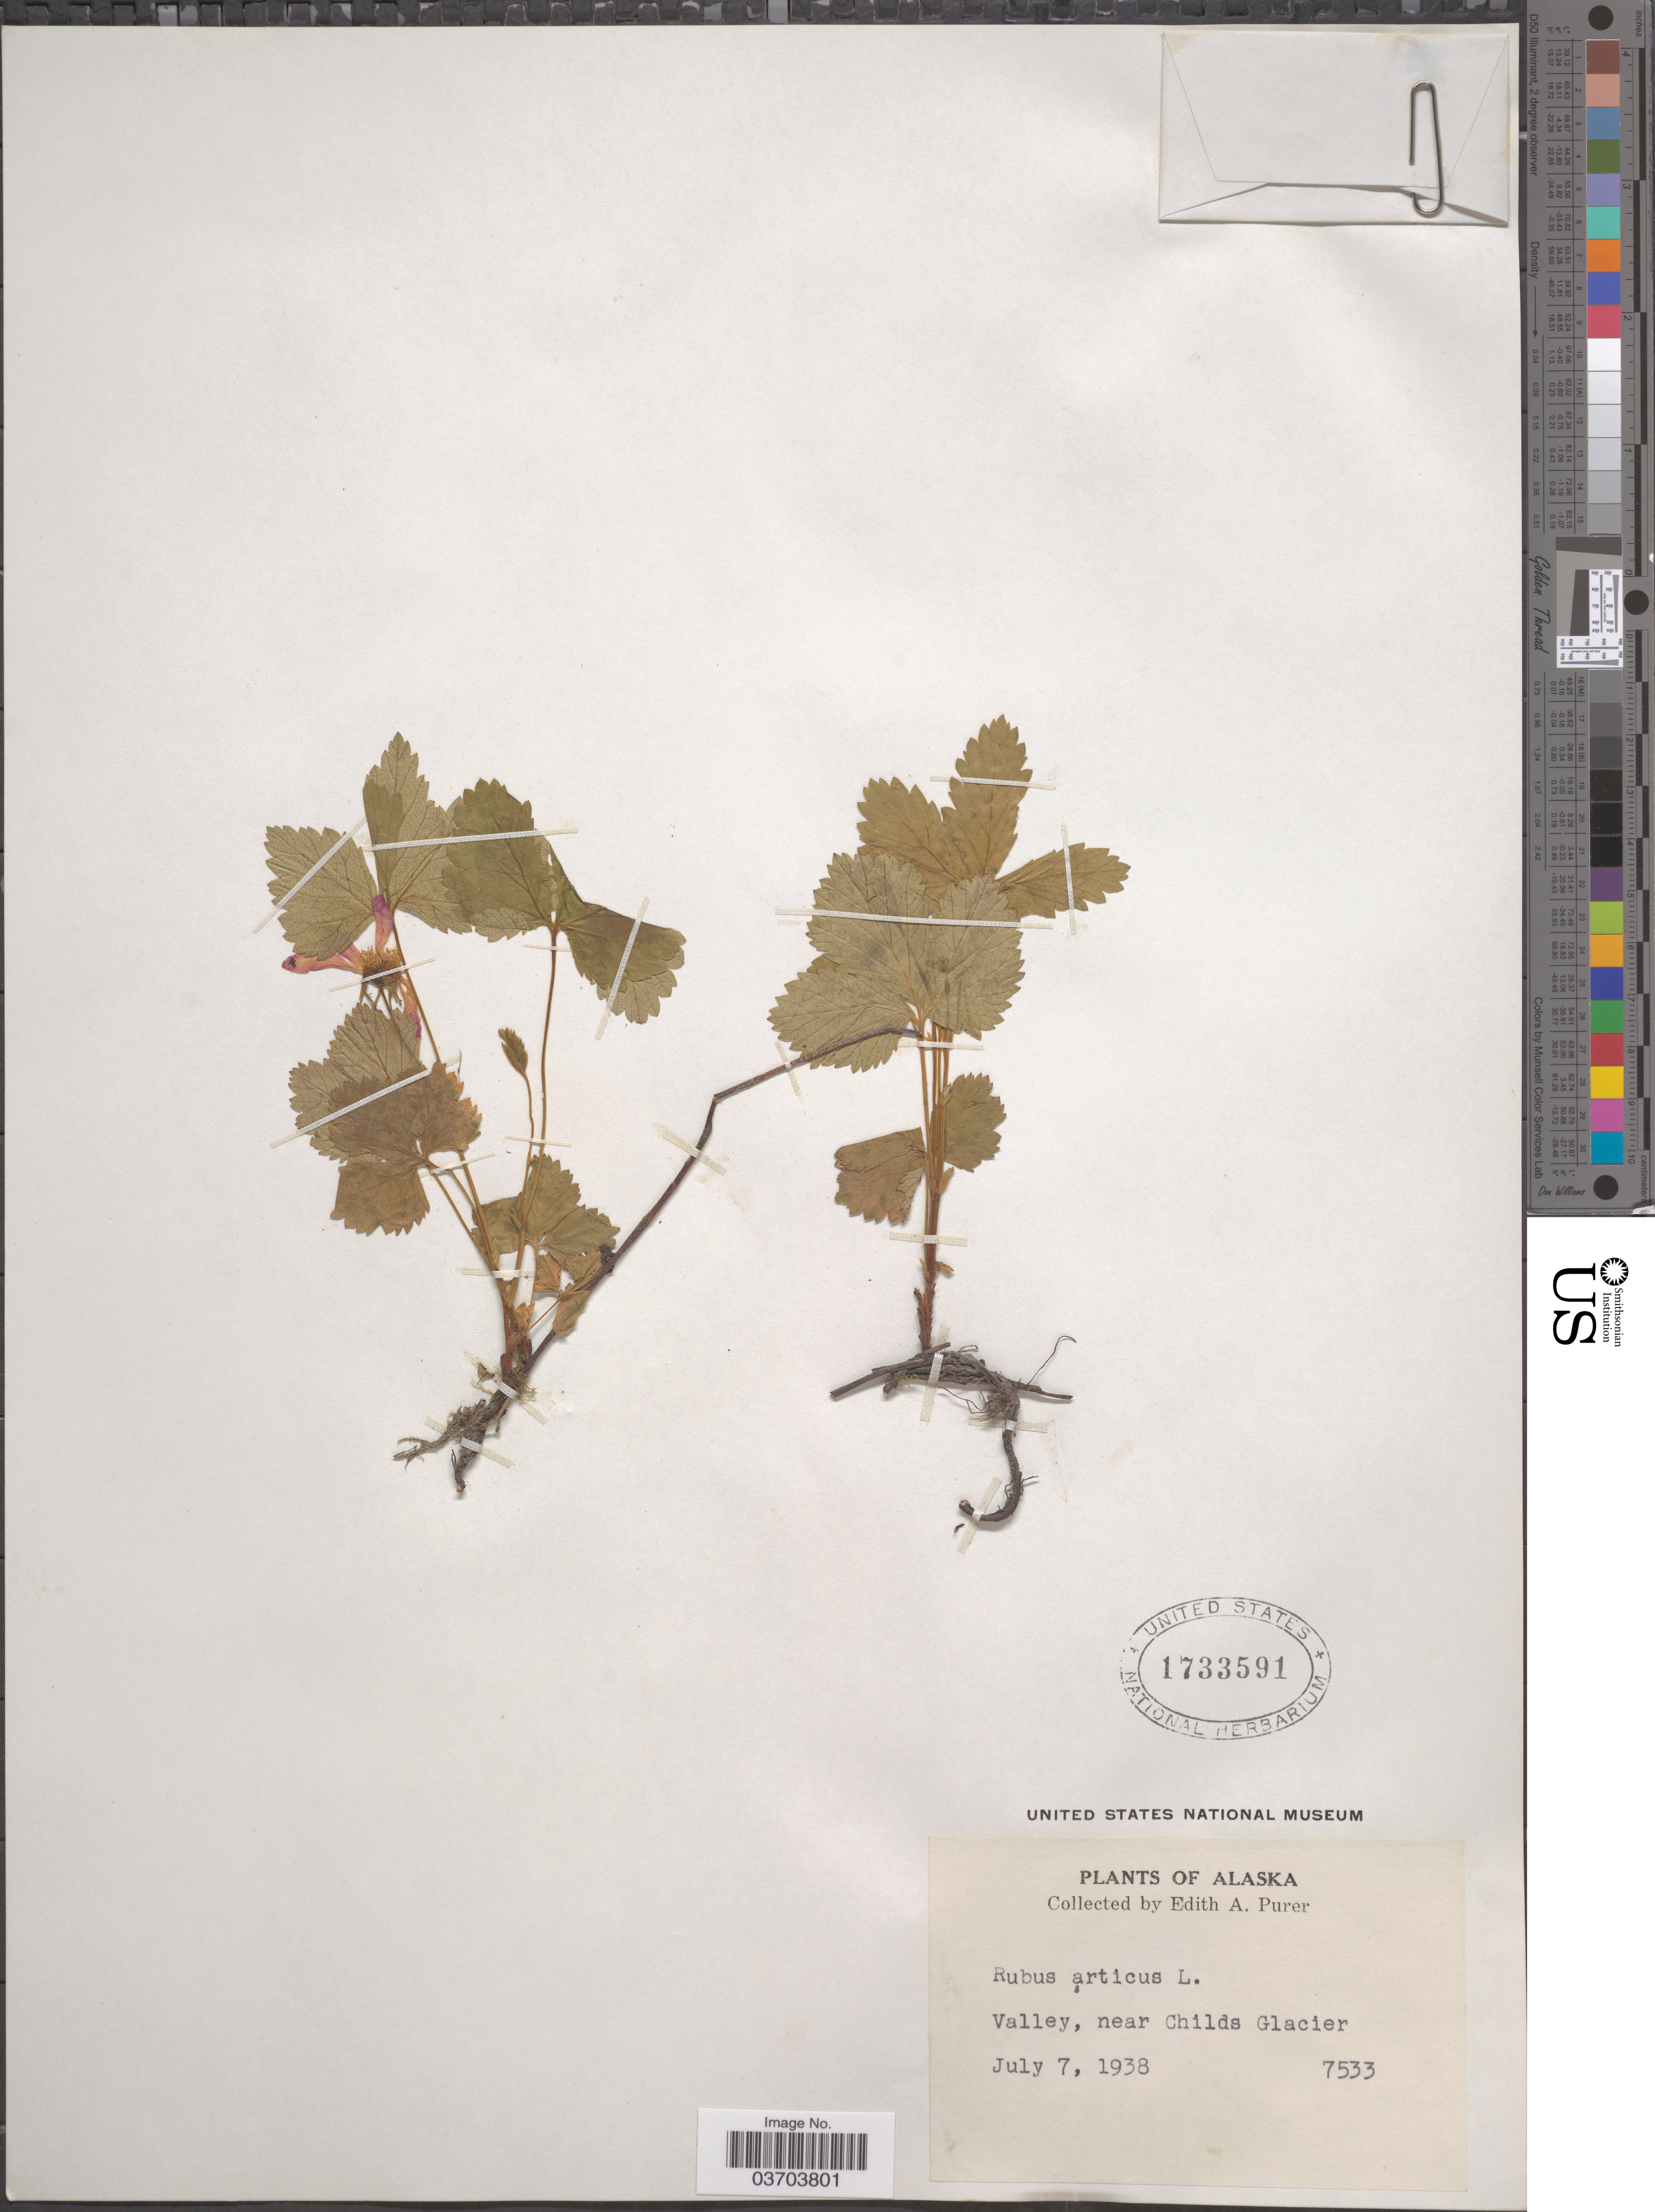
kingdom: Plantae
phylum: Tracheophyta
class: Magnoliopsida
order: Rosales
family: Rosaceae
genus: Rubus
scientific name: Rubus acaulis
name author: Michx.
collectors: E. Purer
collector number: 7533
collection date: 1938-07-07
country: United States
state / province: Alaska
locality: Valley, near Childs Glacier.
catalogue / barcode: US 1733591